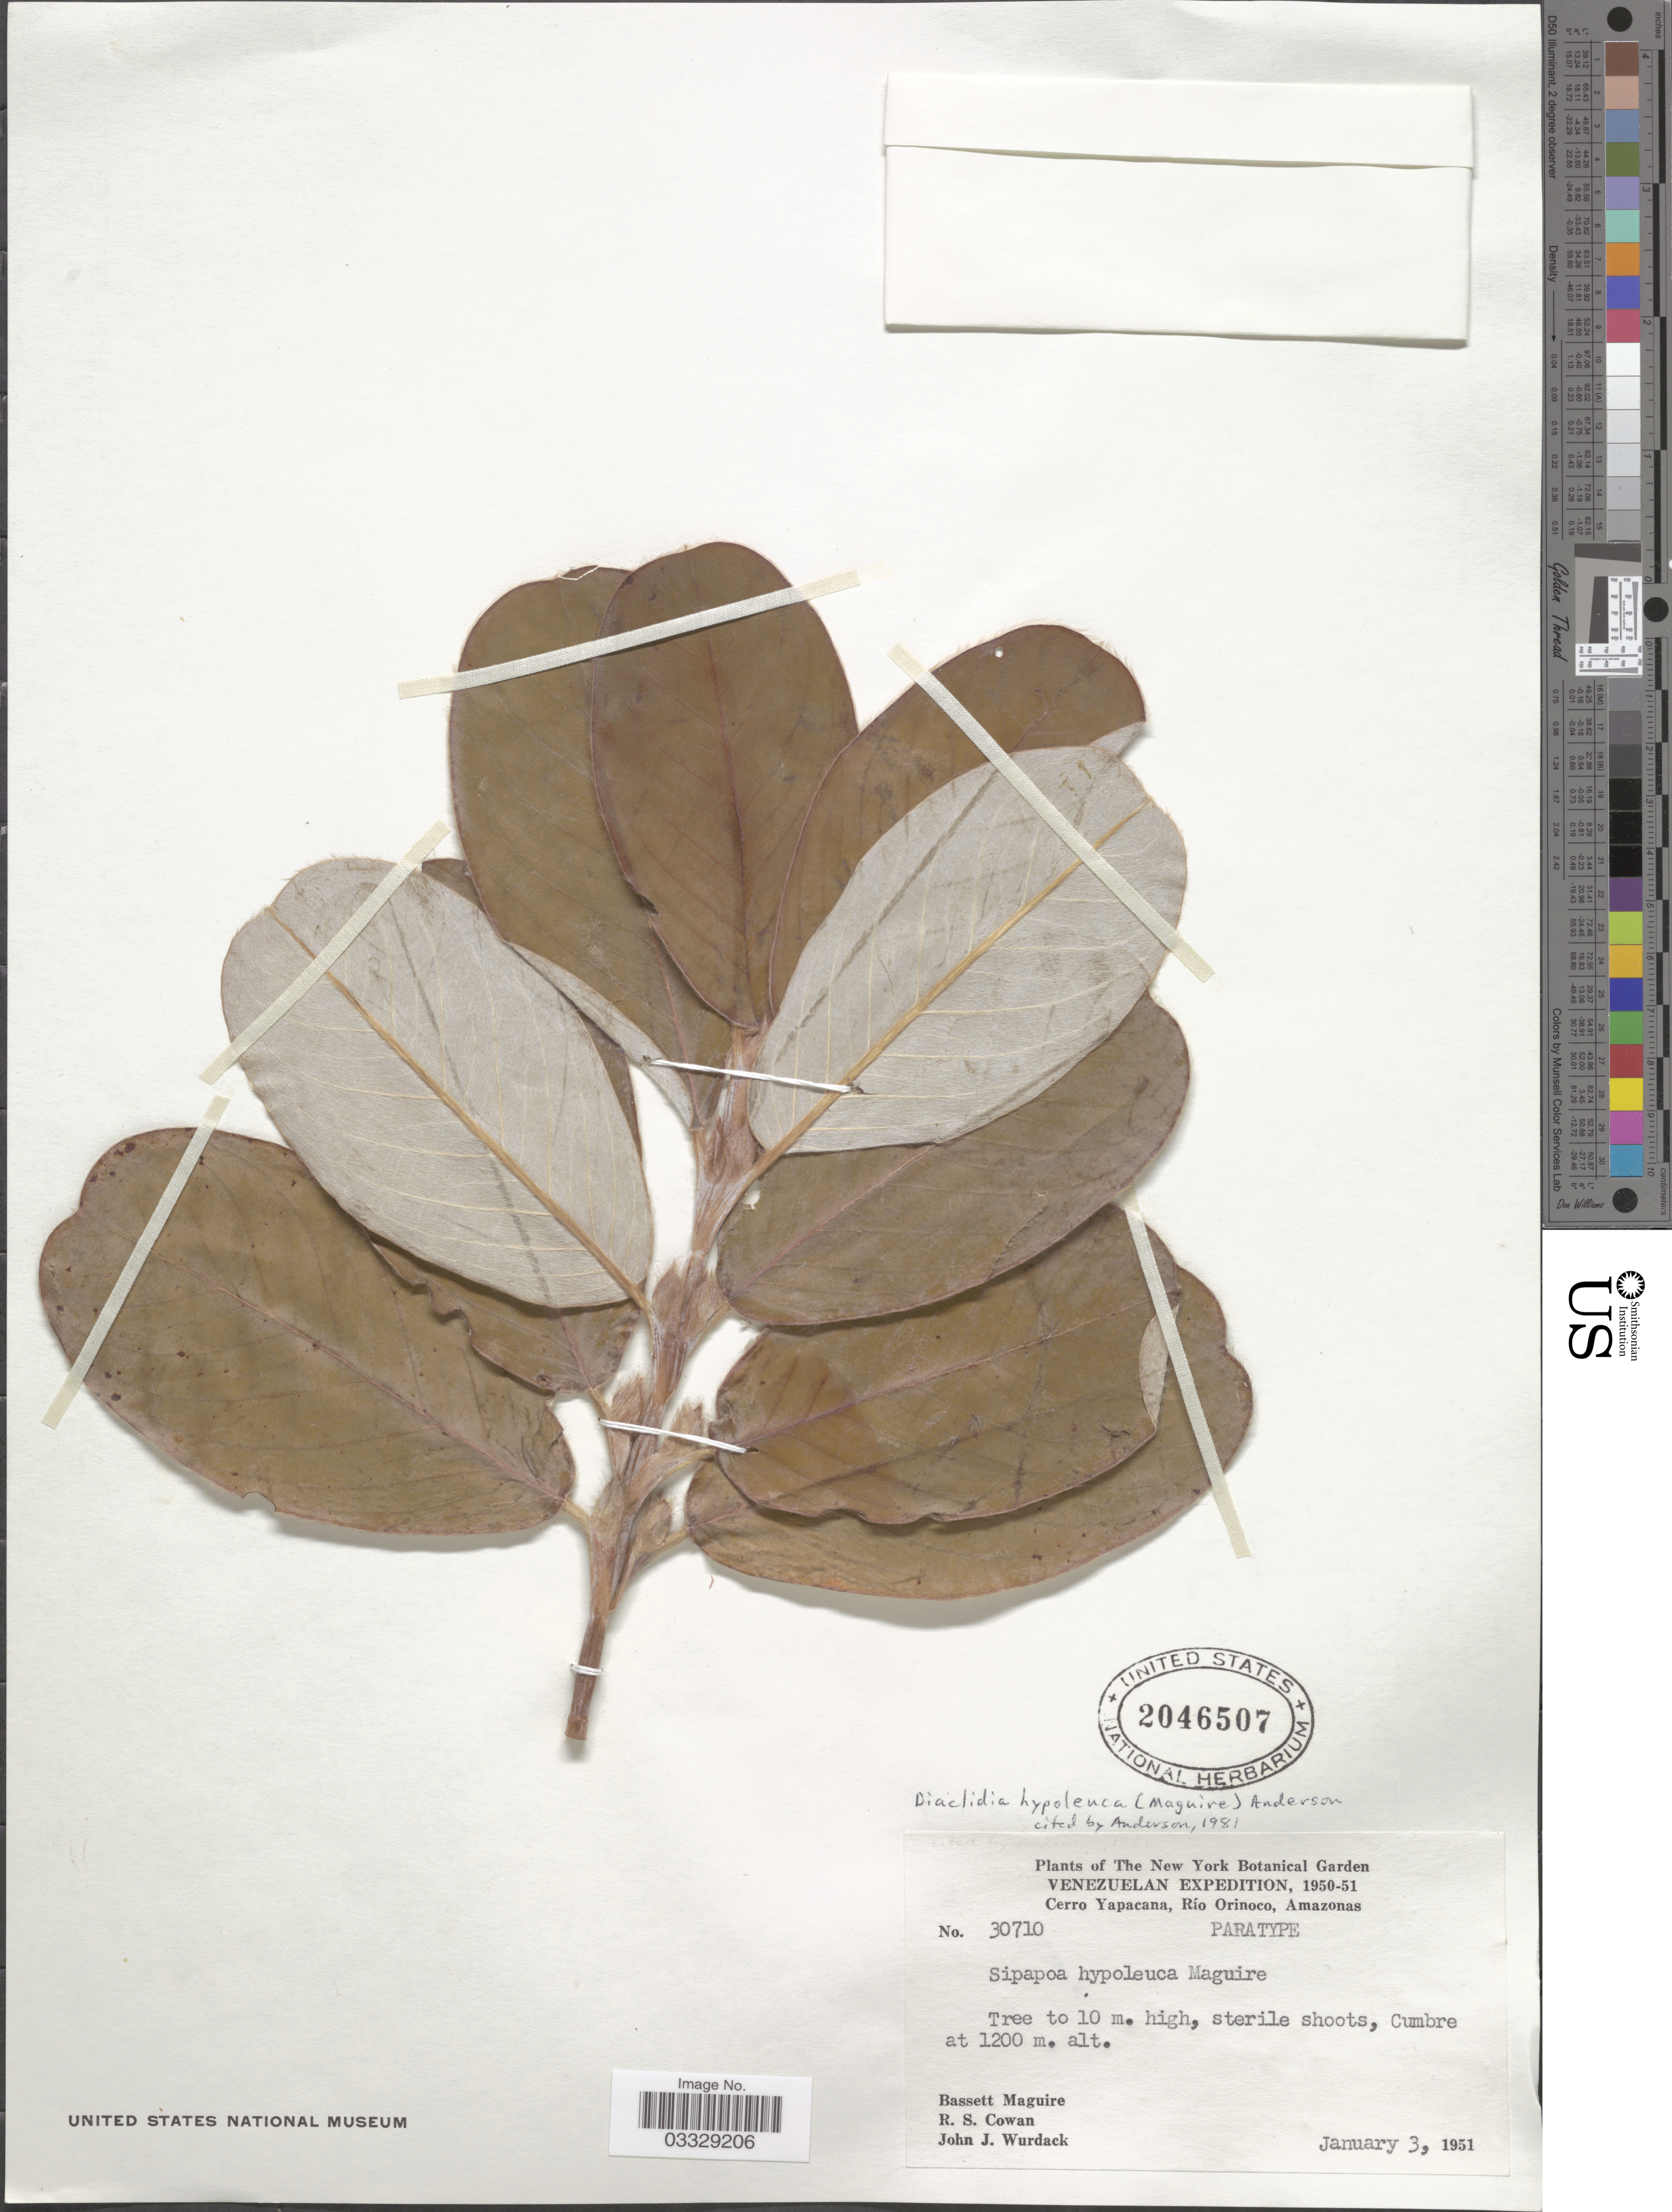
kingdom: Plantae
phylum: Tracheophyta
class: Magnoliopsida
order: Malpighiales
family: Malpighiaceae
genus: Diacidia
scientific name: Diacidia hypoleuca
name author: (Maguire) W.R. Anderson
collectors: B. Maguire, R. S. Cowan & J. J. Wurdack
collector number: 30710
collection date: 1951-01-03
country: Venezuela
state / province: Amazonas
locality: Cerro Yapacana, Río Orinoco. Cumbre.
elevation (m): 1200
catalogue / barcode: US 2046507